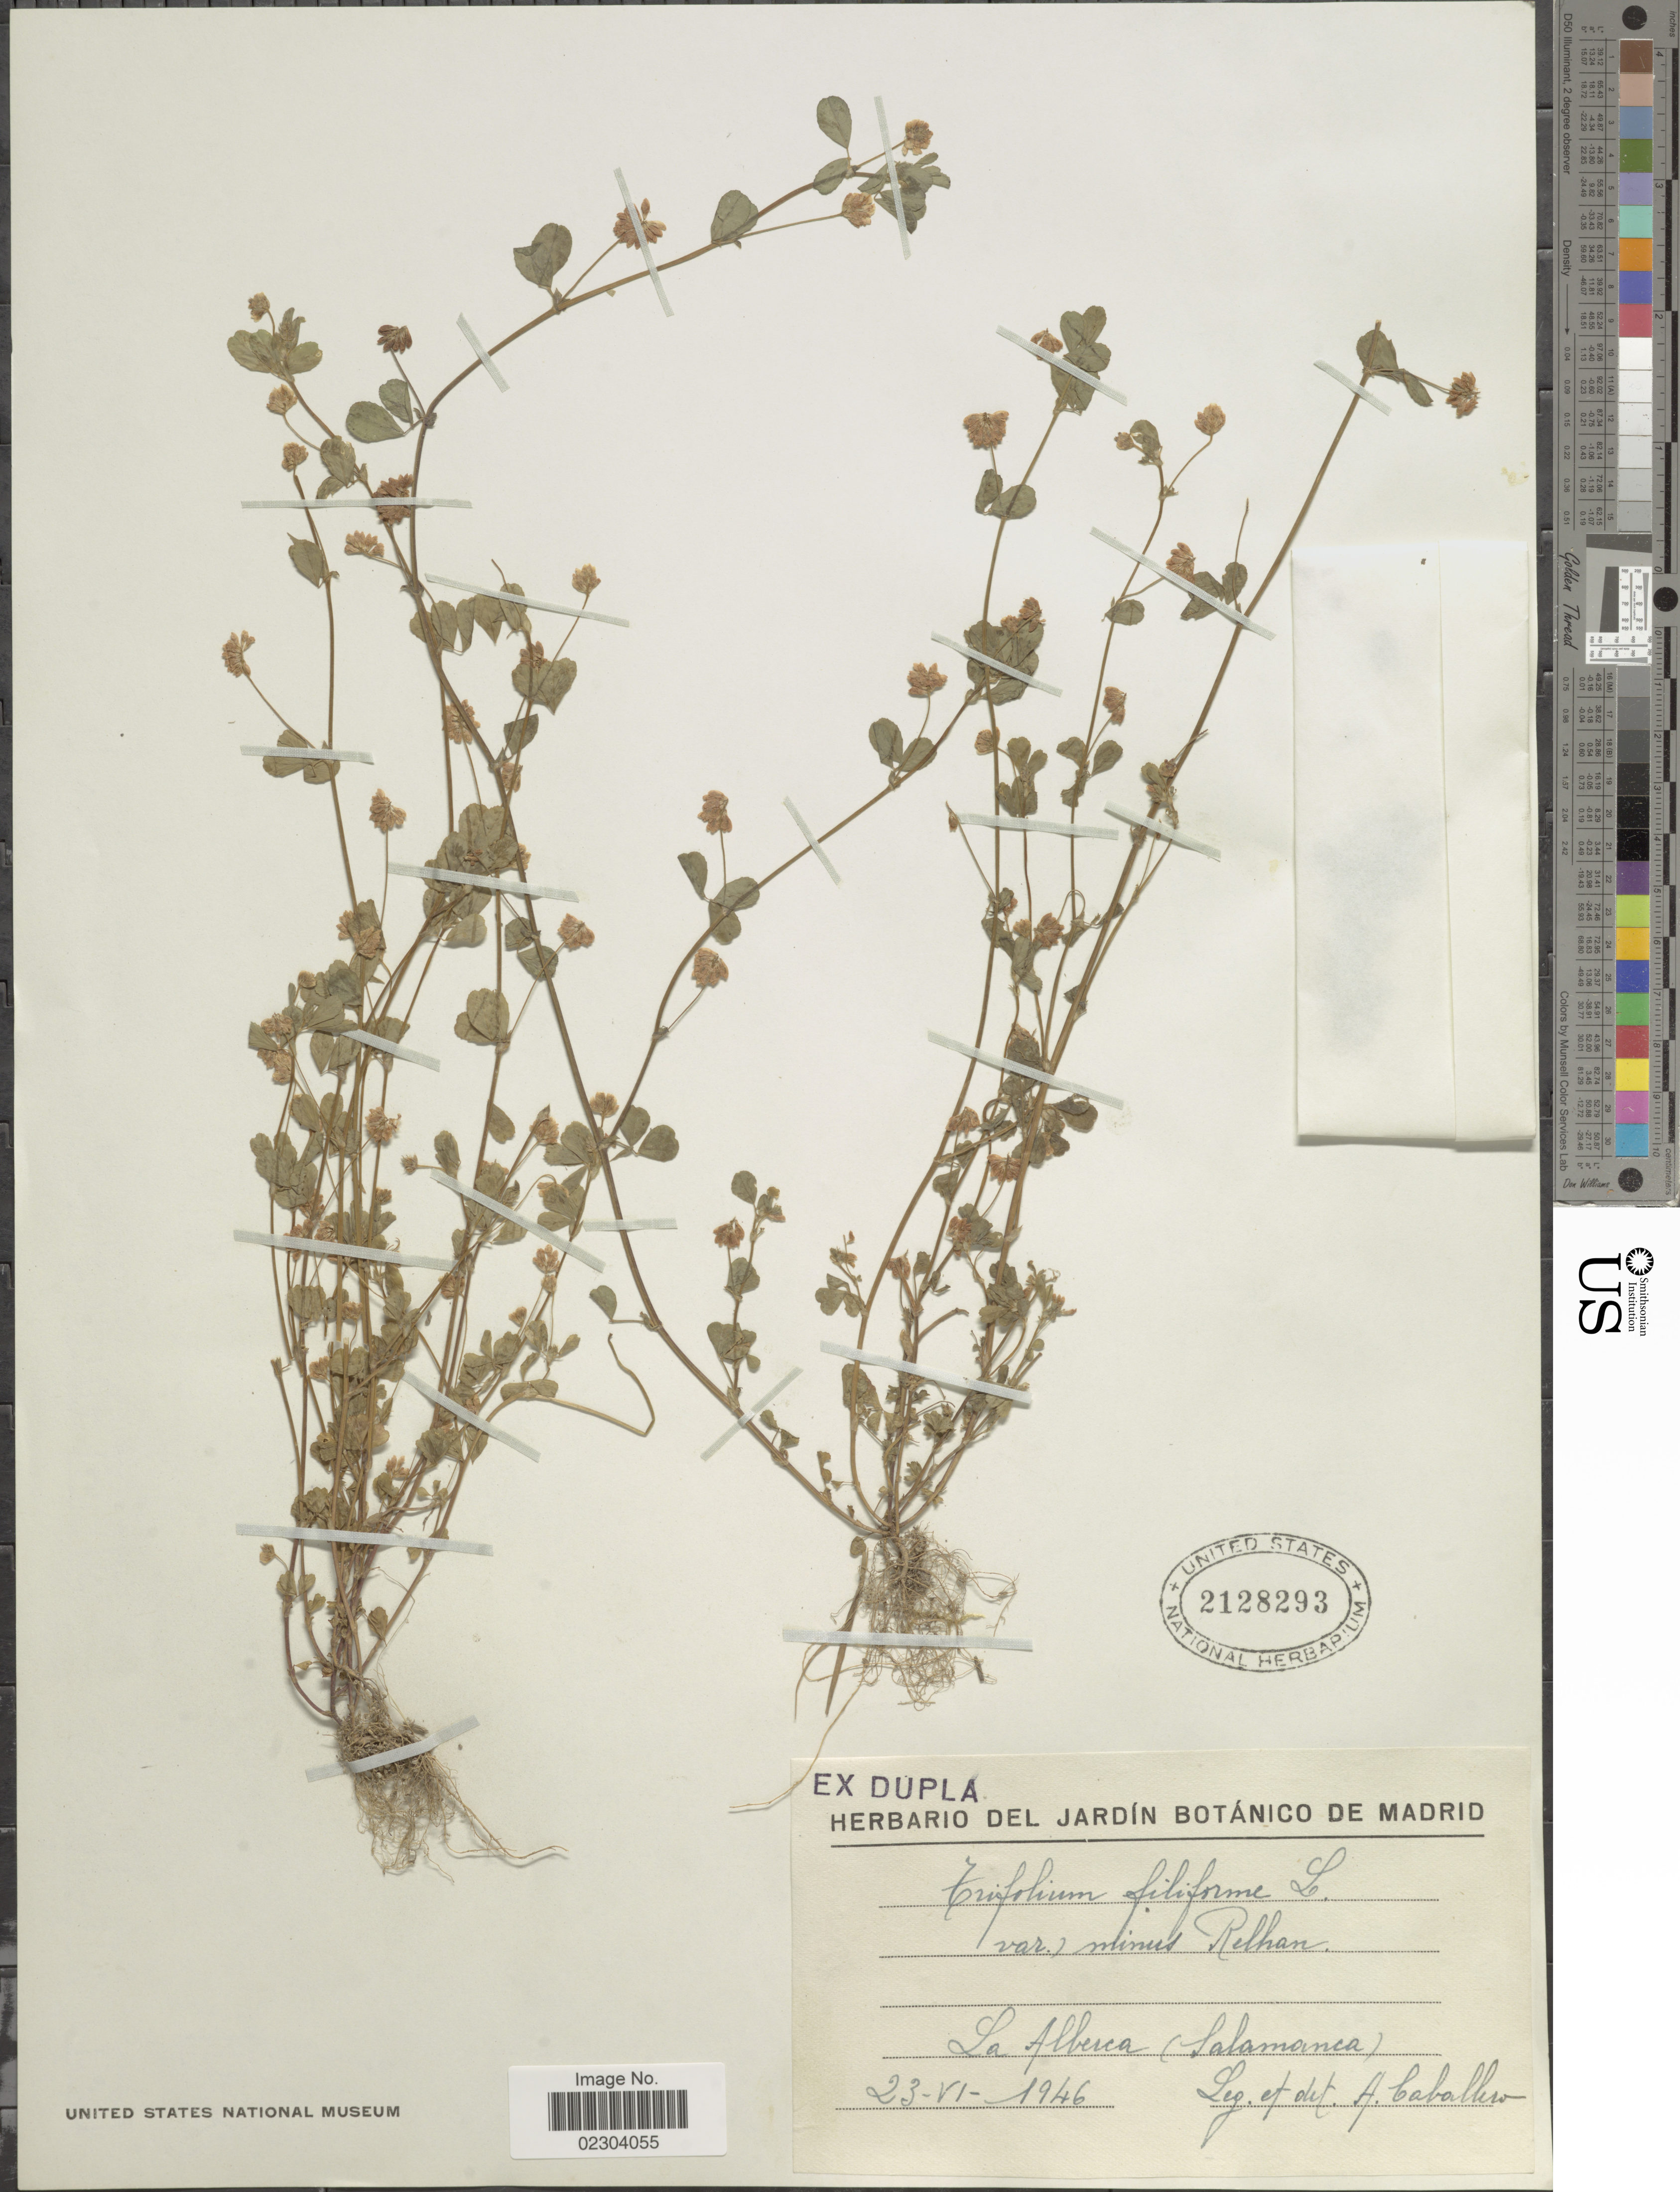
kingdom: Plantae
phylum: Tracheophyta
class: Magnoliopsida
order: Fabales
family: Fabaceae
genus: Trifolium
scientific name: Trifolium filiforme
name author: L.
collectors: A. Caballero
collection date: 1946-06-23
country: Spain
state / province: Castilla y León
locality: La Alberca (Salamanca)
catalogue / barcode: US 2128293